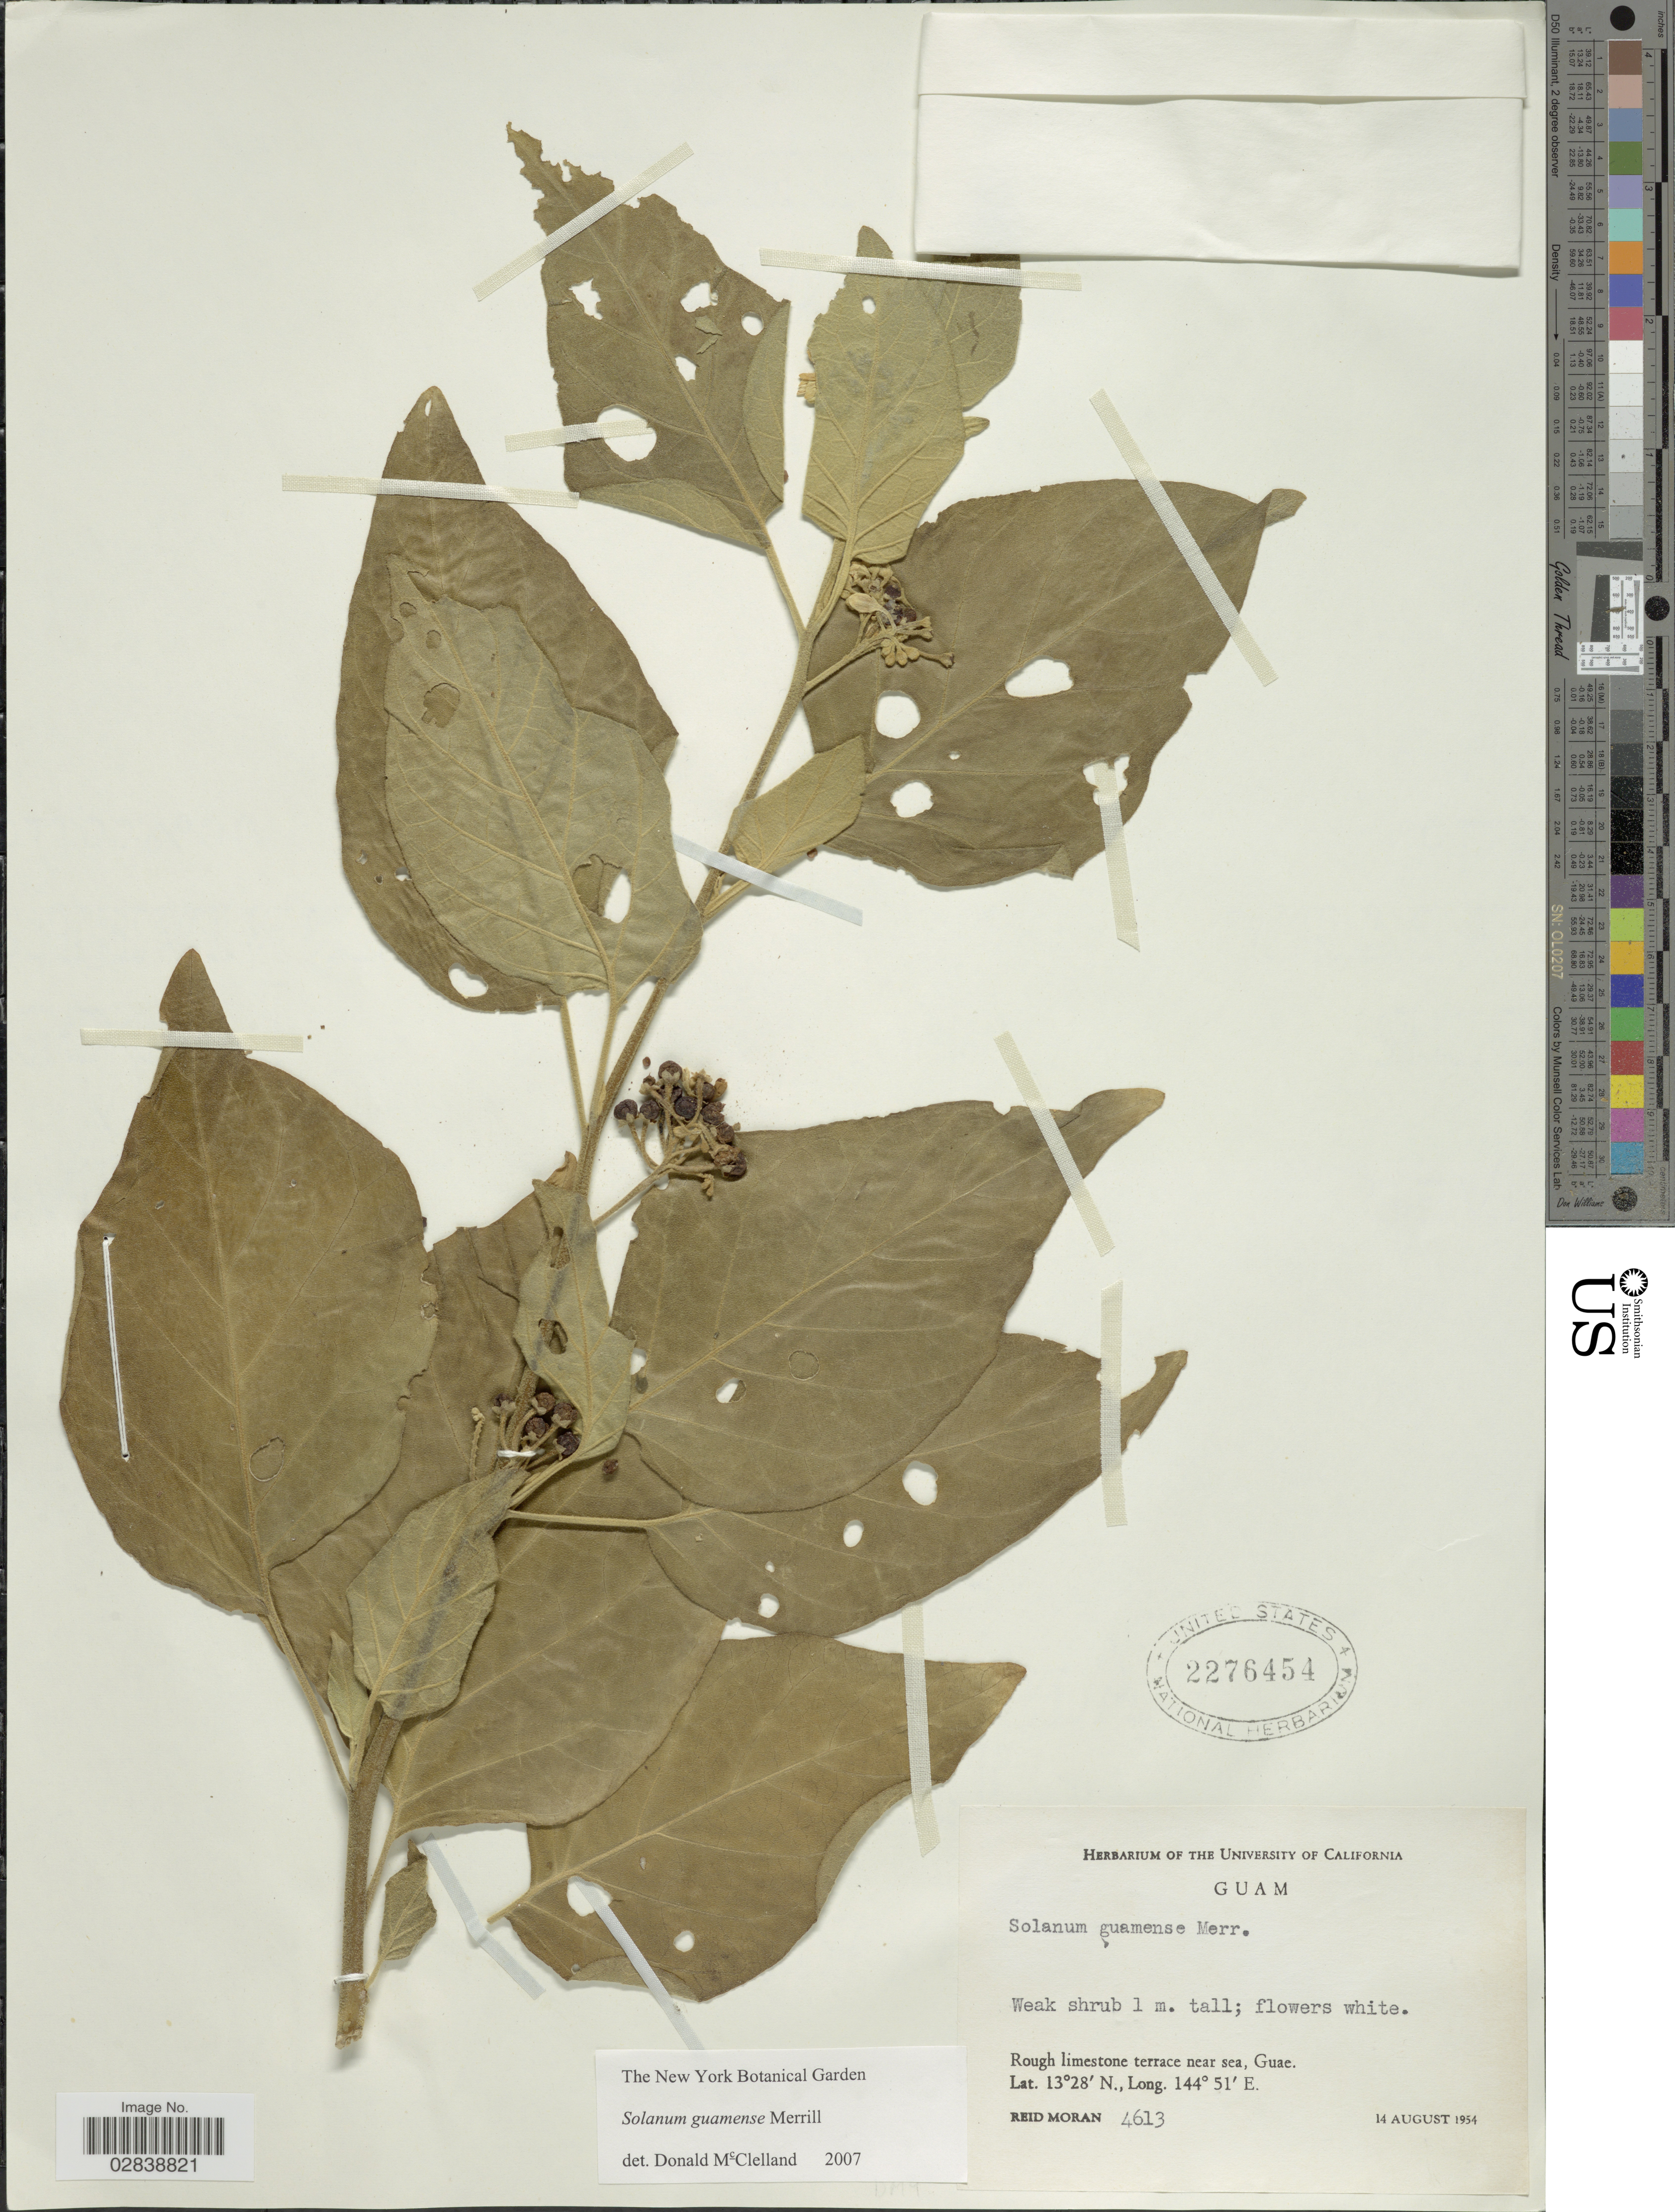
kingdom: Plantae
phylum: Tracheophyta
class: Magnoliopsida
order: Solanales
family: Solanaceae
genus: Solanum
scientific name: Solanum guamense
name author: Merr.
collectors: R. V. Moran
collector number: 4613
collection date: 1954-08-14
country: Guam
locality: Rough limestone terrace near sea, Guae.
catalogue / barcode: US 2276454